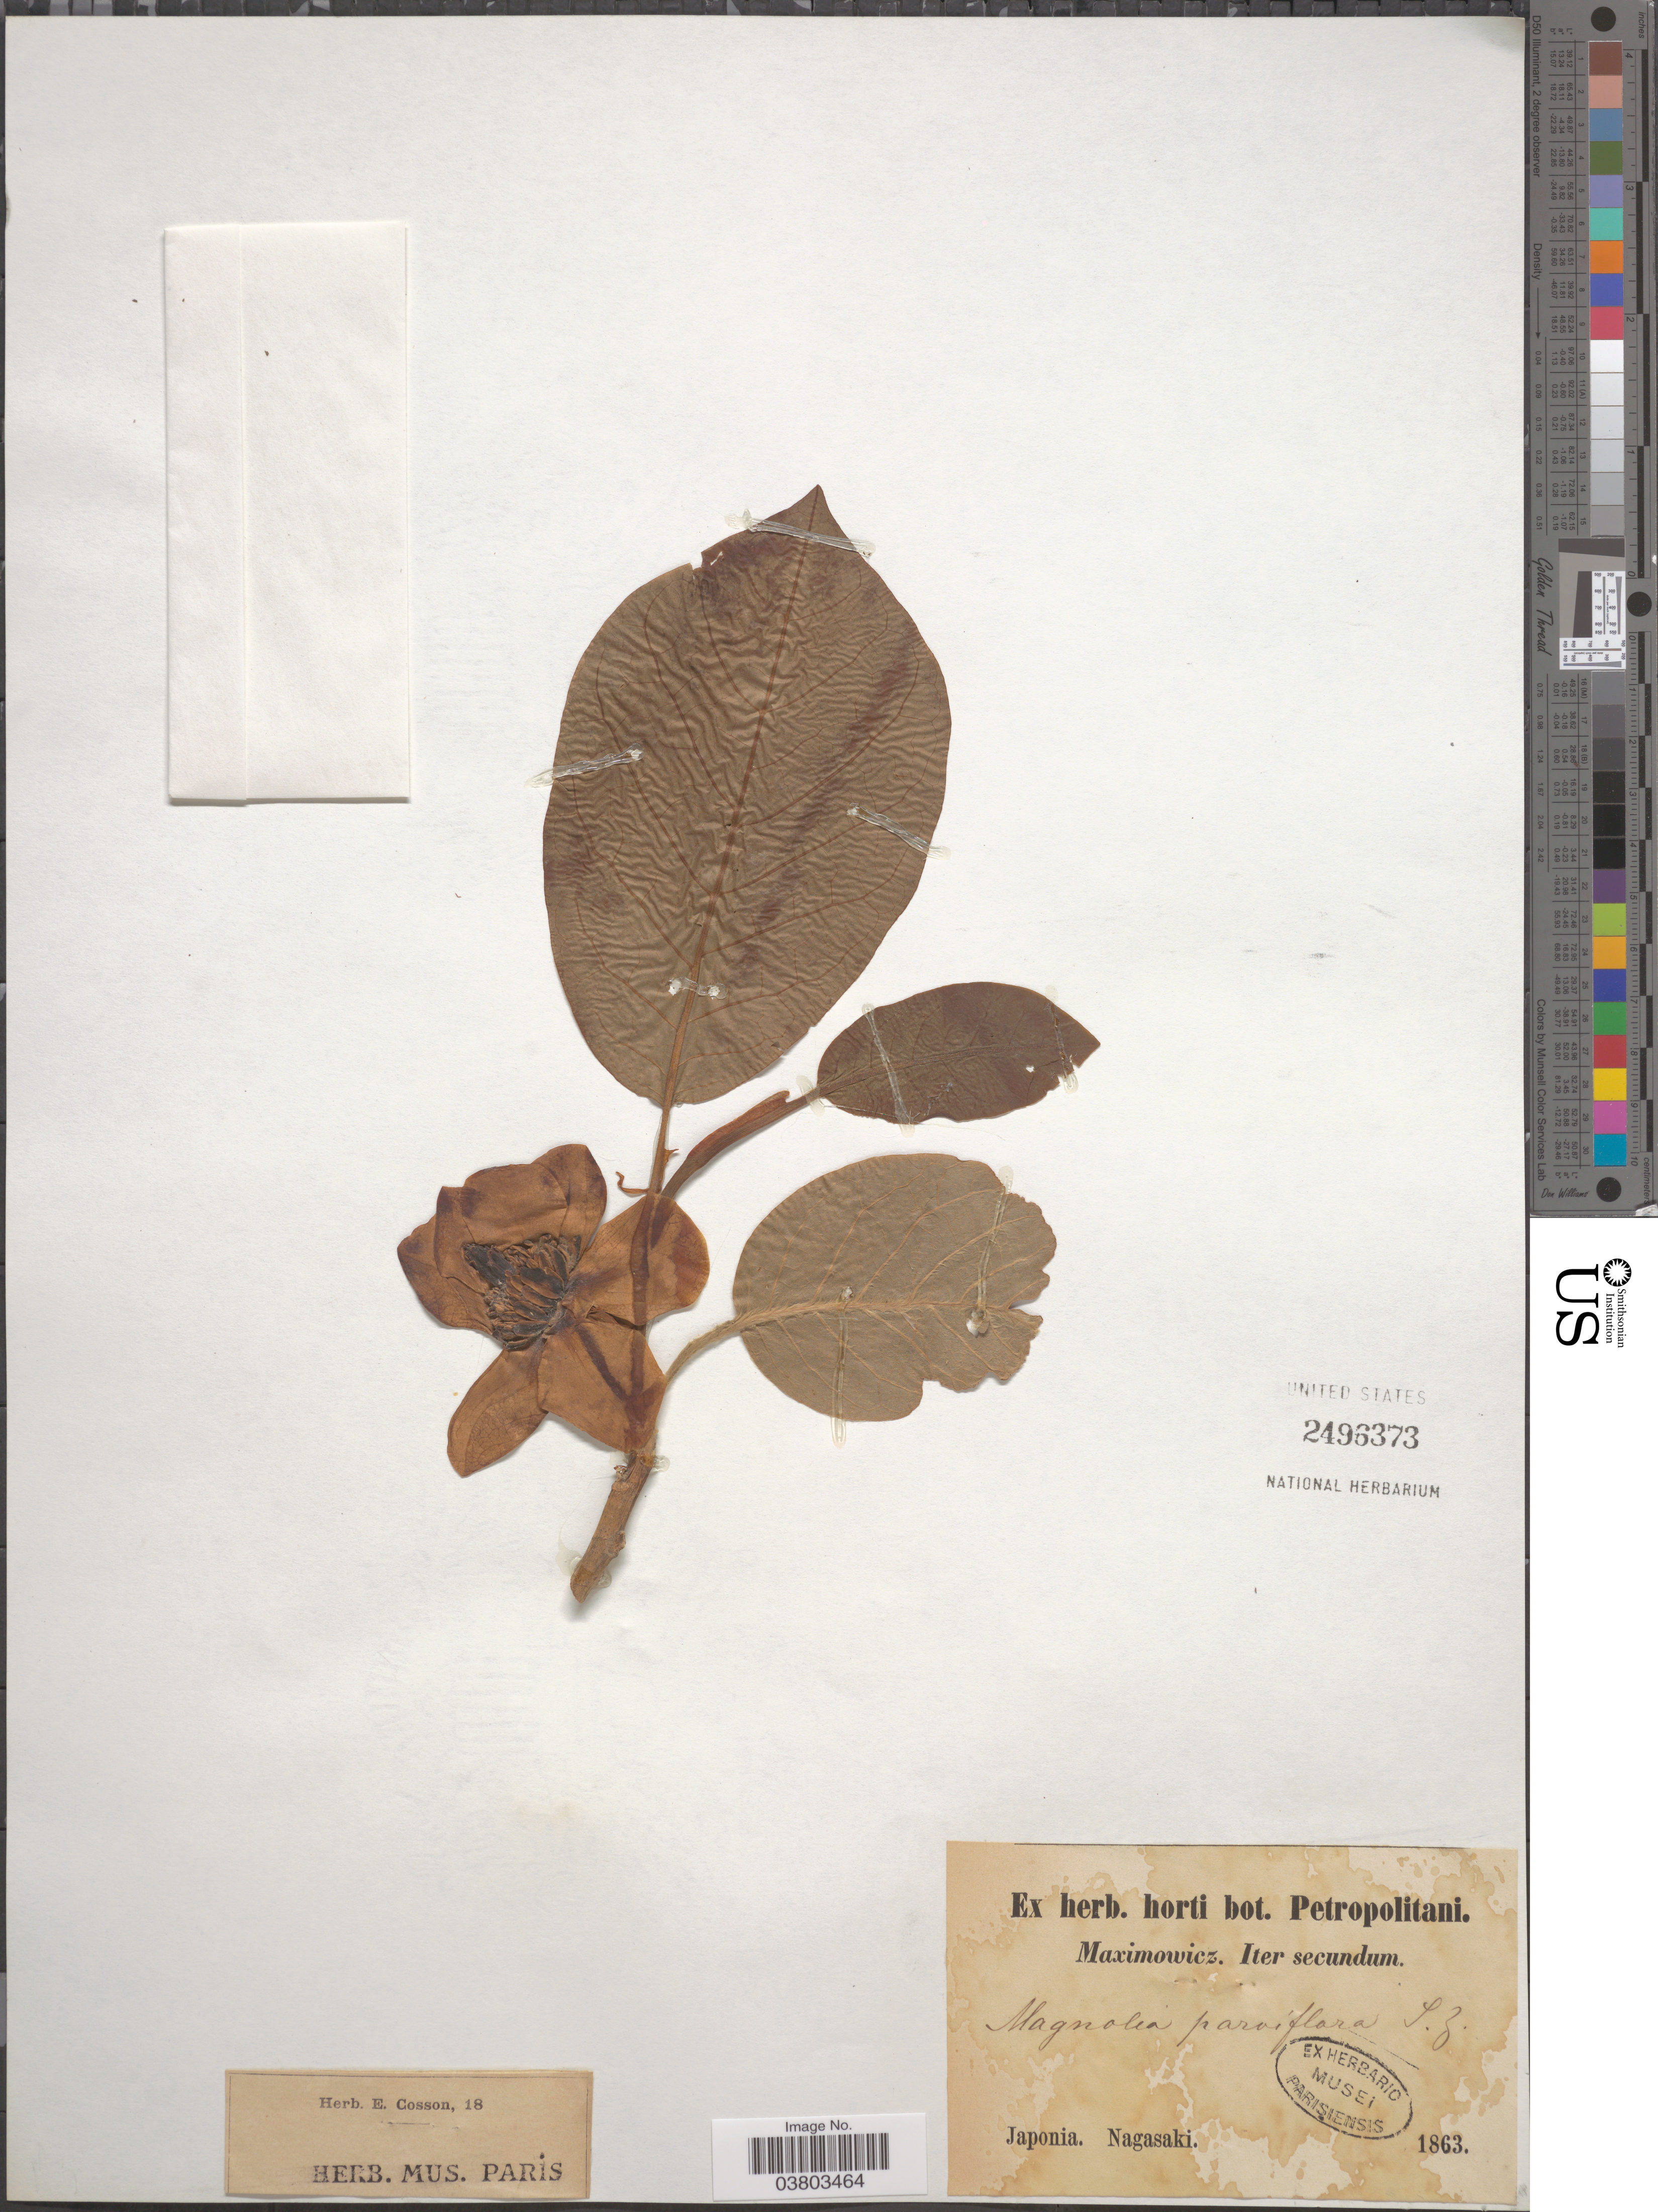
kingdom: Plantae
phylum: Tracheophyta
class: Magnoliopsida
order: Magnoliales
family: Magnoliaceae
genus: Magnolia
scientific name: Magnolia sieboldii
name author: K. Koch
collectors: Maximowicz, --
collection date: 1863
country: Japan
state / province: Nagasaki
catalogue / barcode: US 2496373